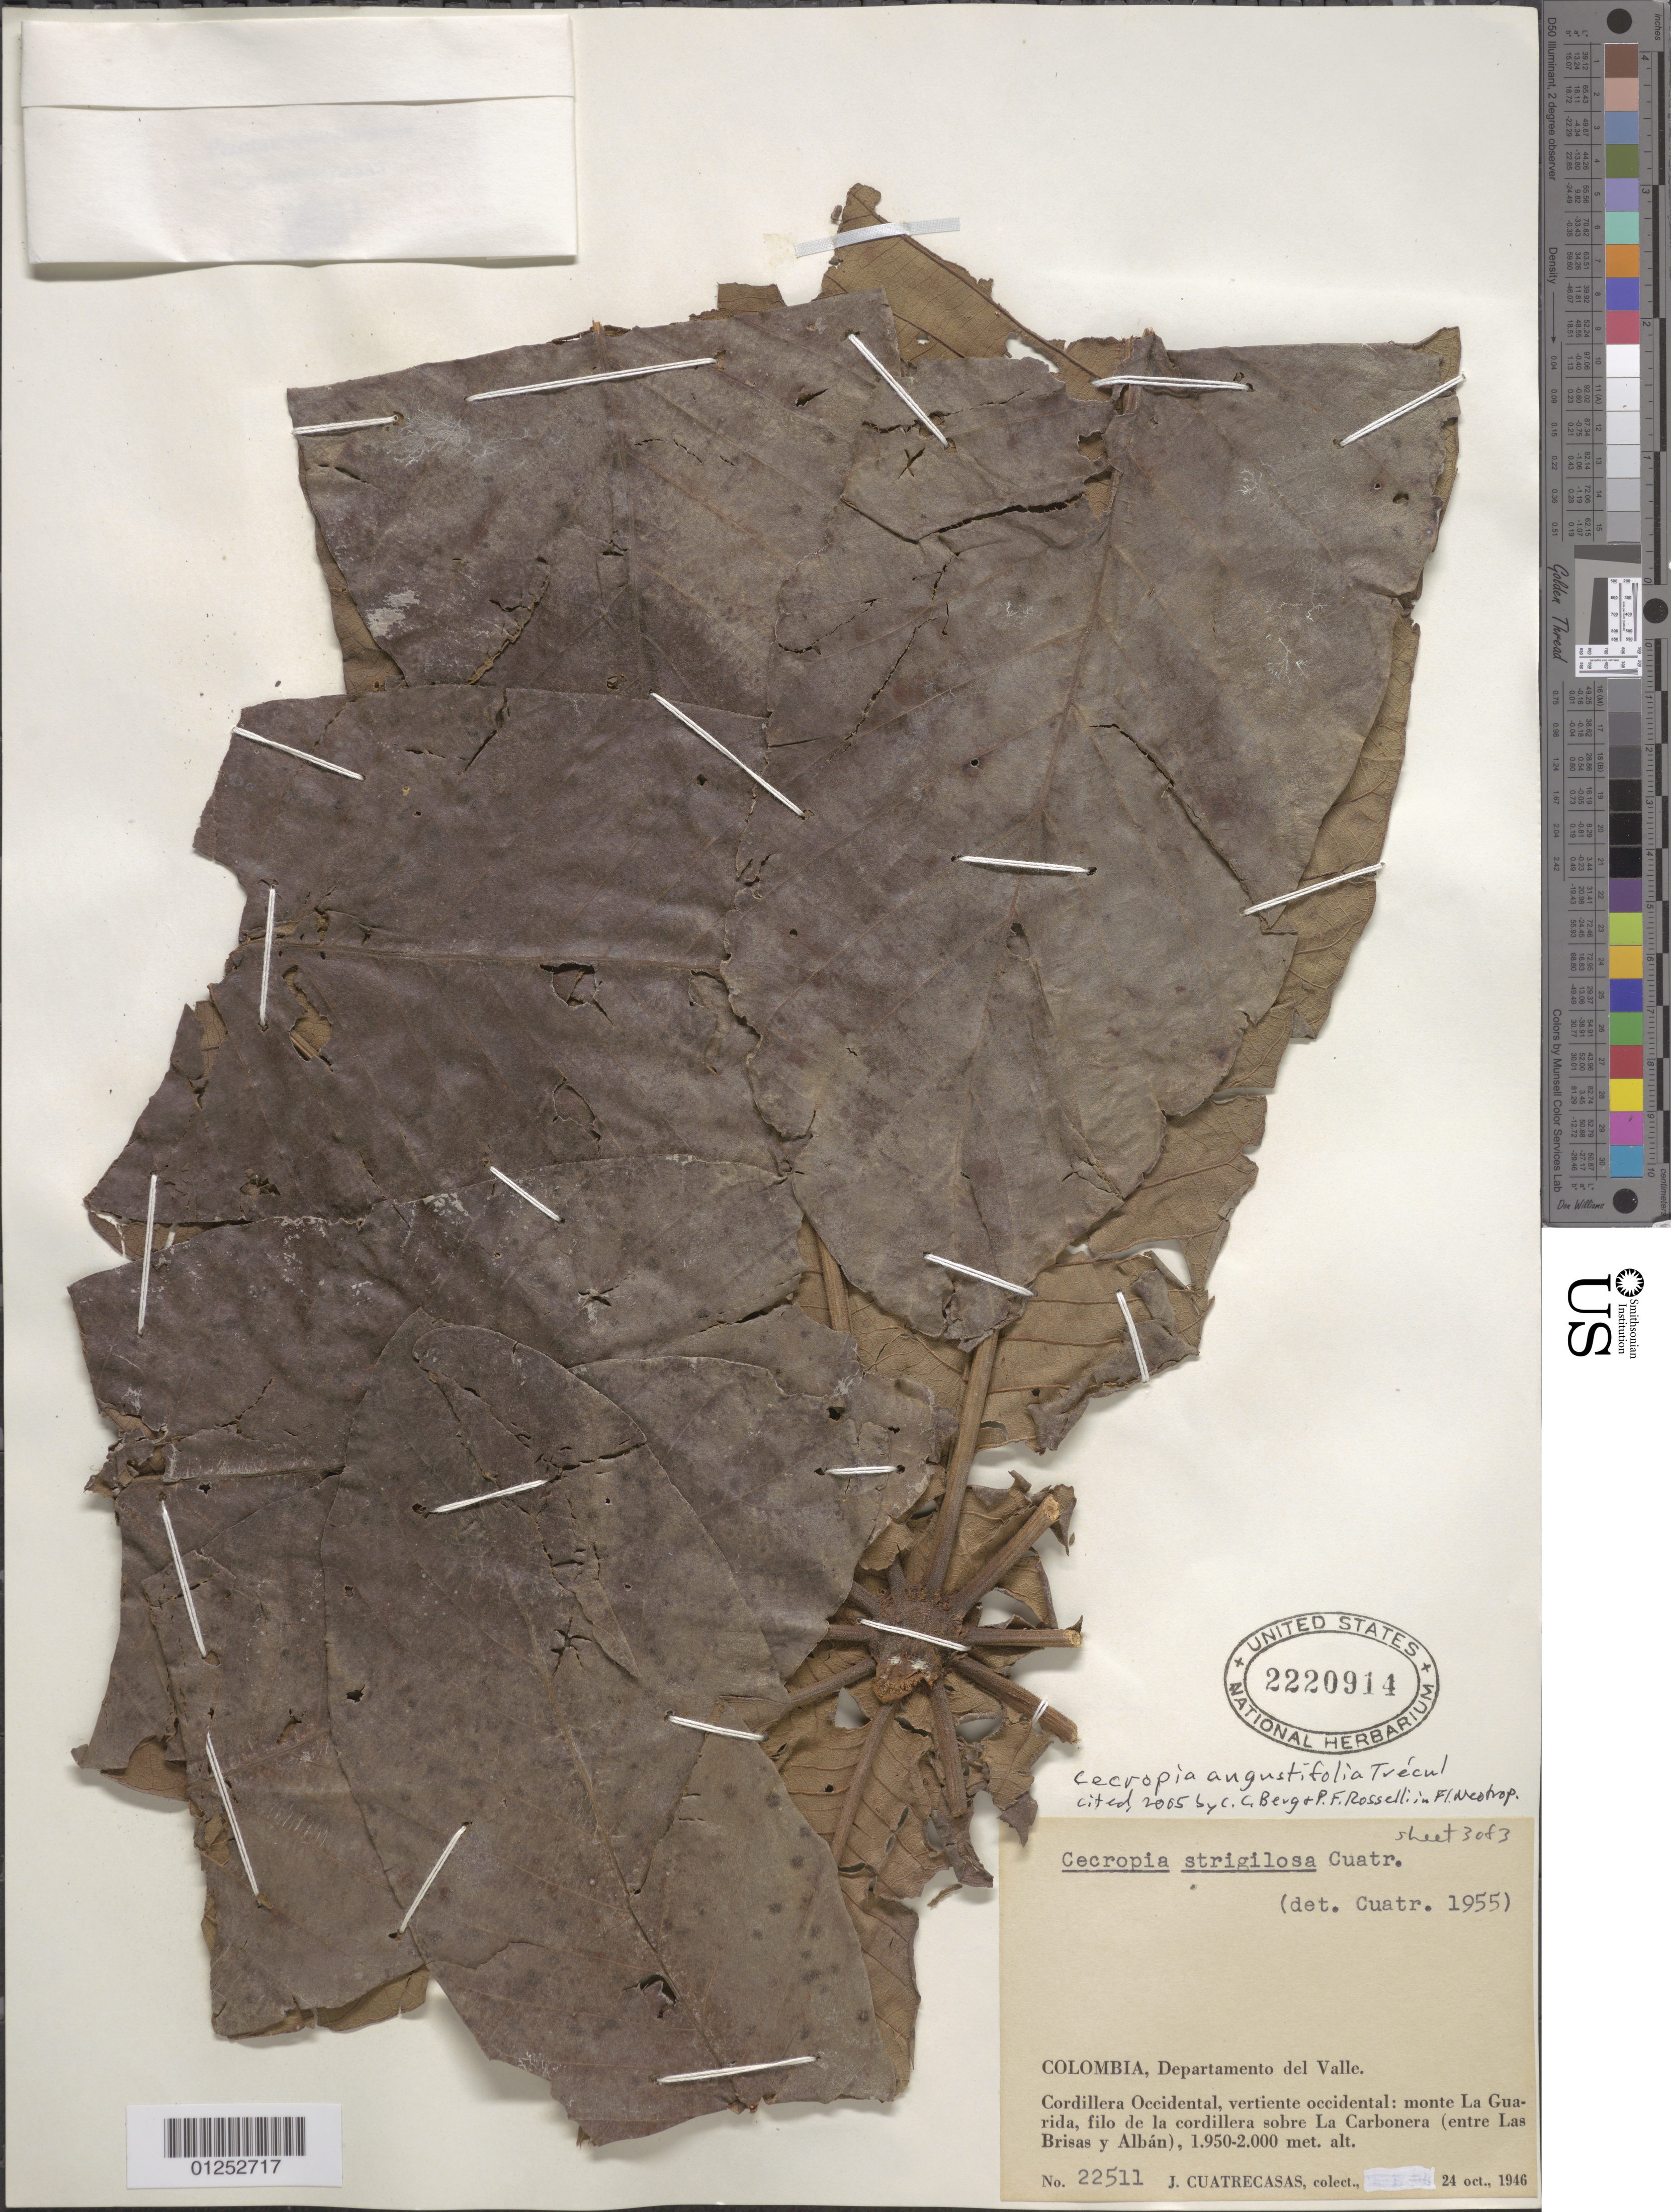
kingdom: Plantae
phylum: Tracheophyta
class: Magnoliopsida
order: Rosales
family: Urticaceae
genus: Cecropia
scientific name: Cecropia angustifolia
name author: Trécul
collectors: J. Cuatrecasas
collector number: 22511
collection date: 1946-10-24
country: Colombia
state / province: Valle del Cauca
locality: Cordillera Occidental, vertiente occidental: monte La Guarida, filo de la cordillera sobra La Carbonera (entre Las Brisas y Albán)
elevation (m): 1950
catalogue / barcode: US 2220914